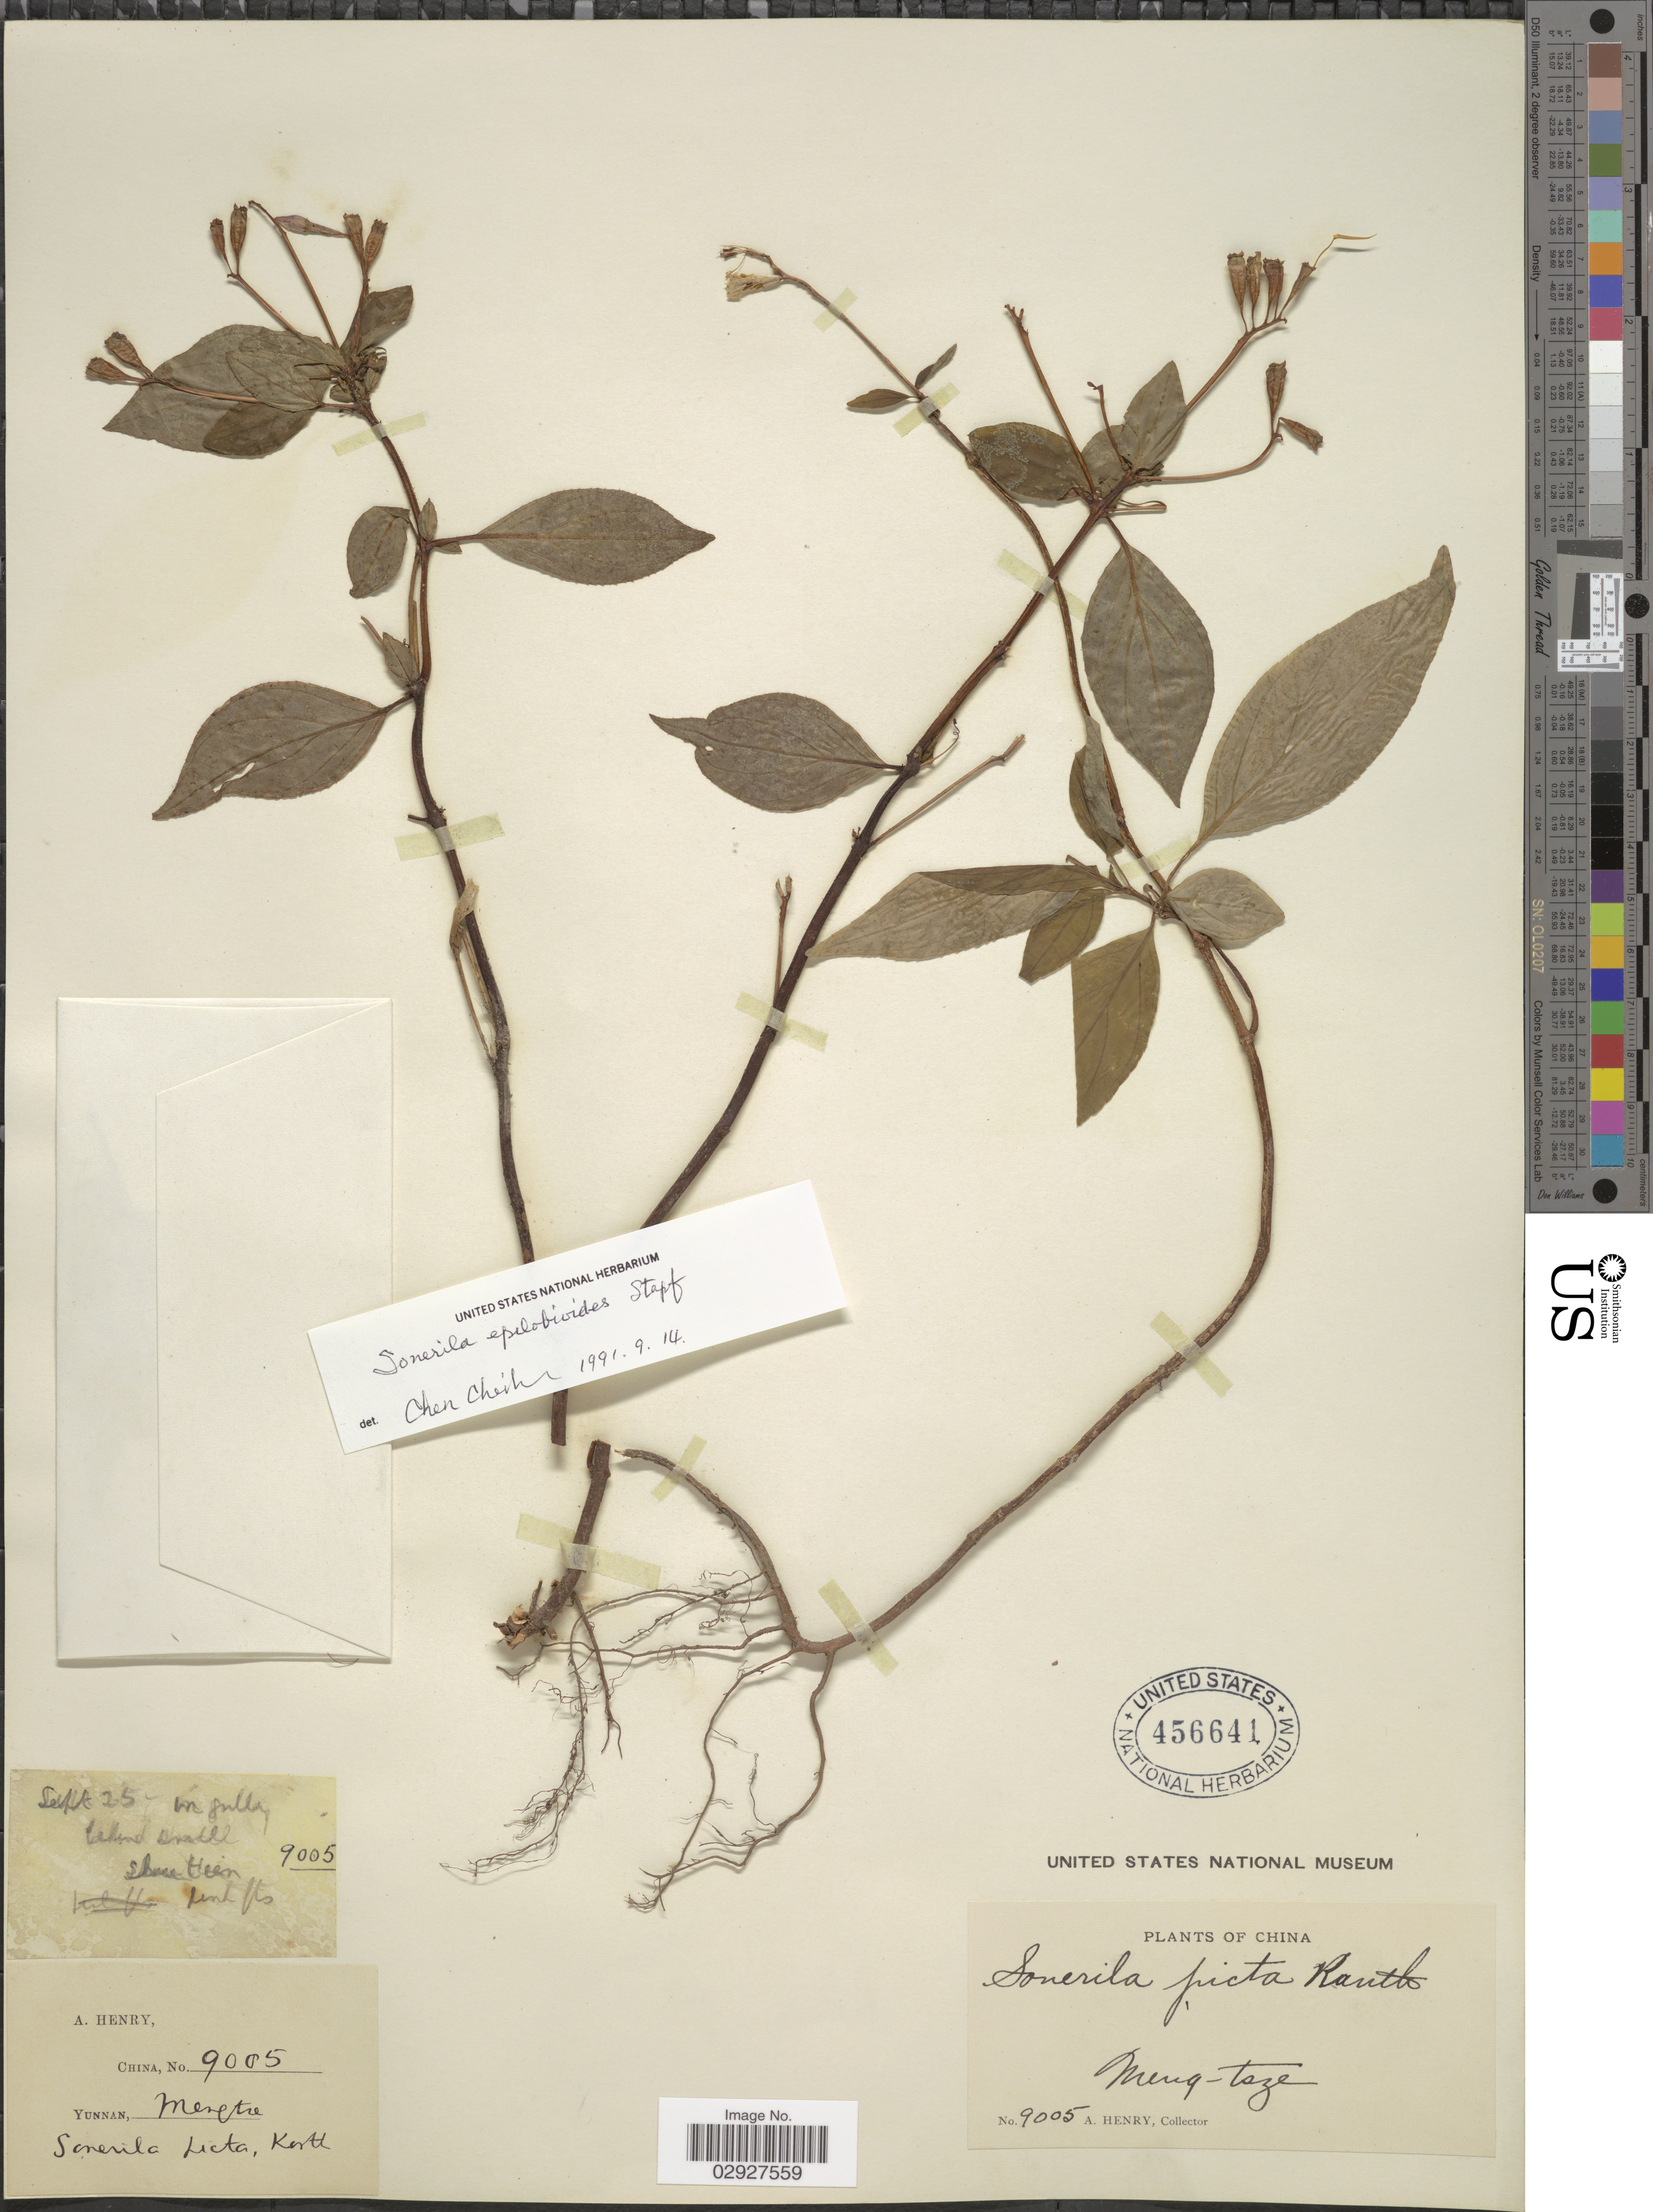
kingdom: Plantae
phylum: Tracheophyta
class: Magnoliopsida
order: Myrtales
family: Melastomataceae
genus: Sonerila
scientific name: Sonerila epilobioides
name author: Stapf & King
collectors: A. Henry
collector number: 9005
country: China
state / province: Yunnan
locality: Meng-tze. In gully behind small shu t'ien.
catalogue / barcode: US 456641